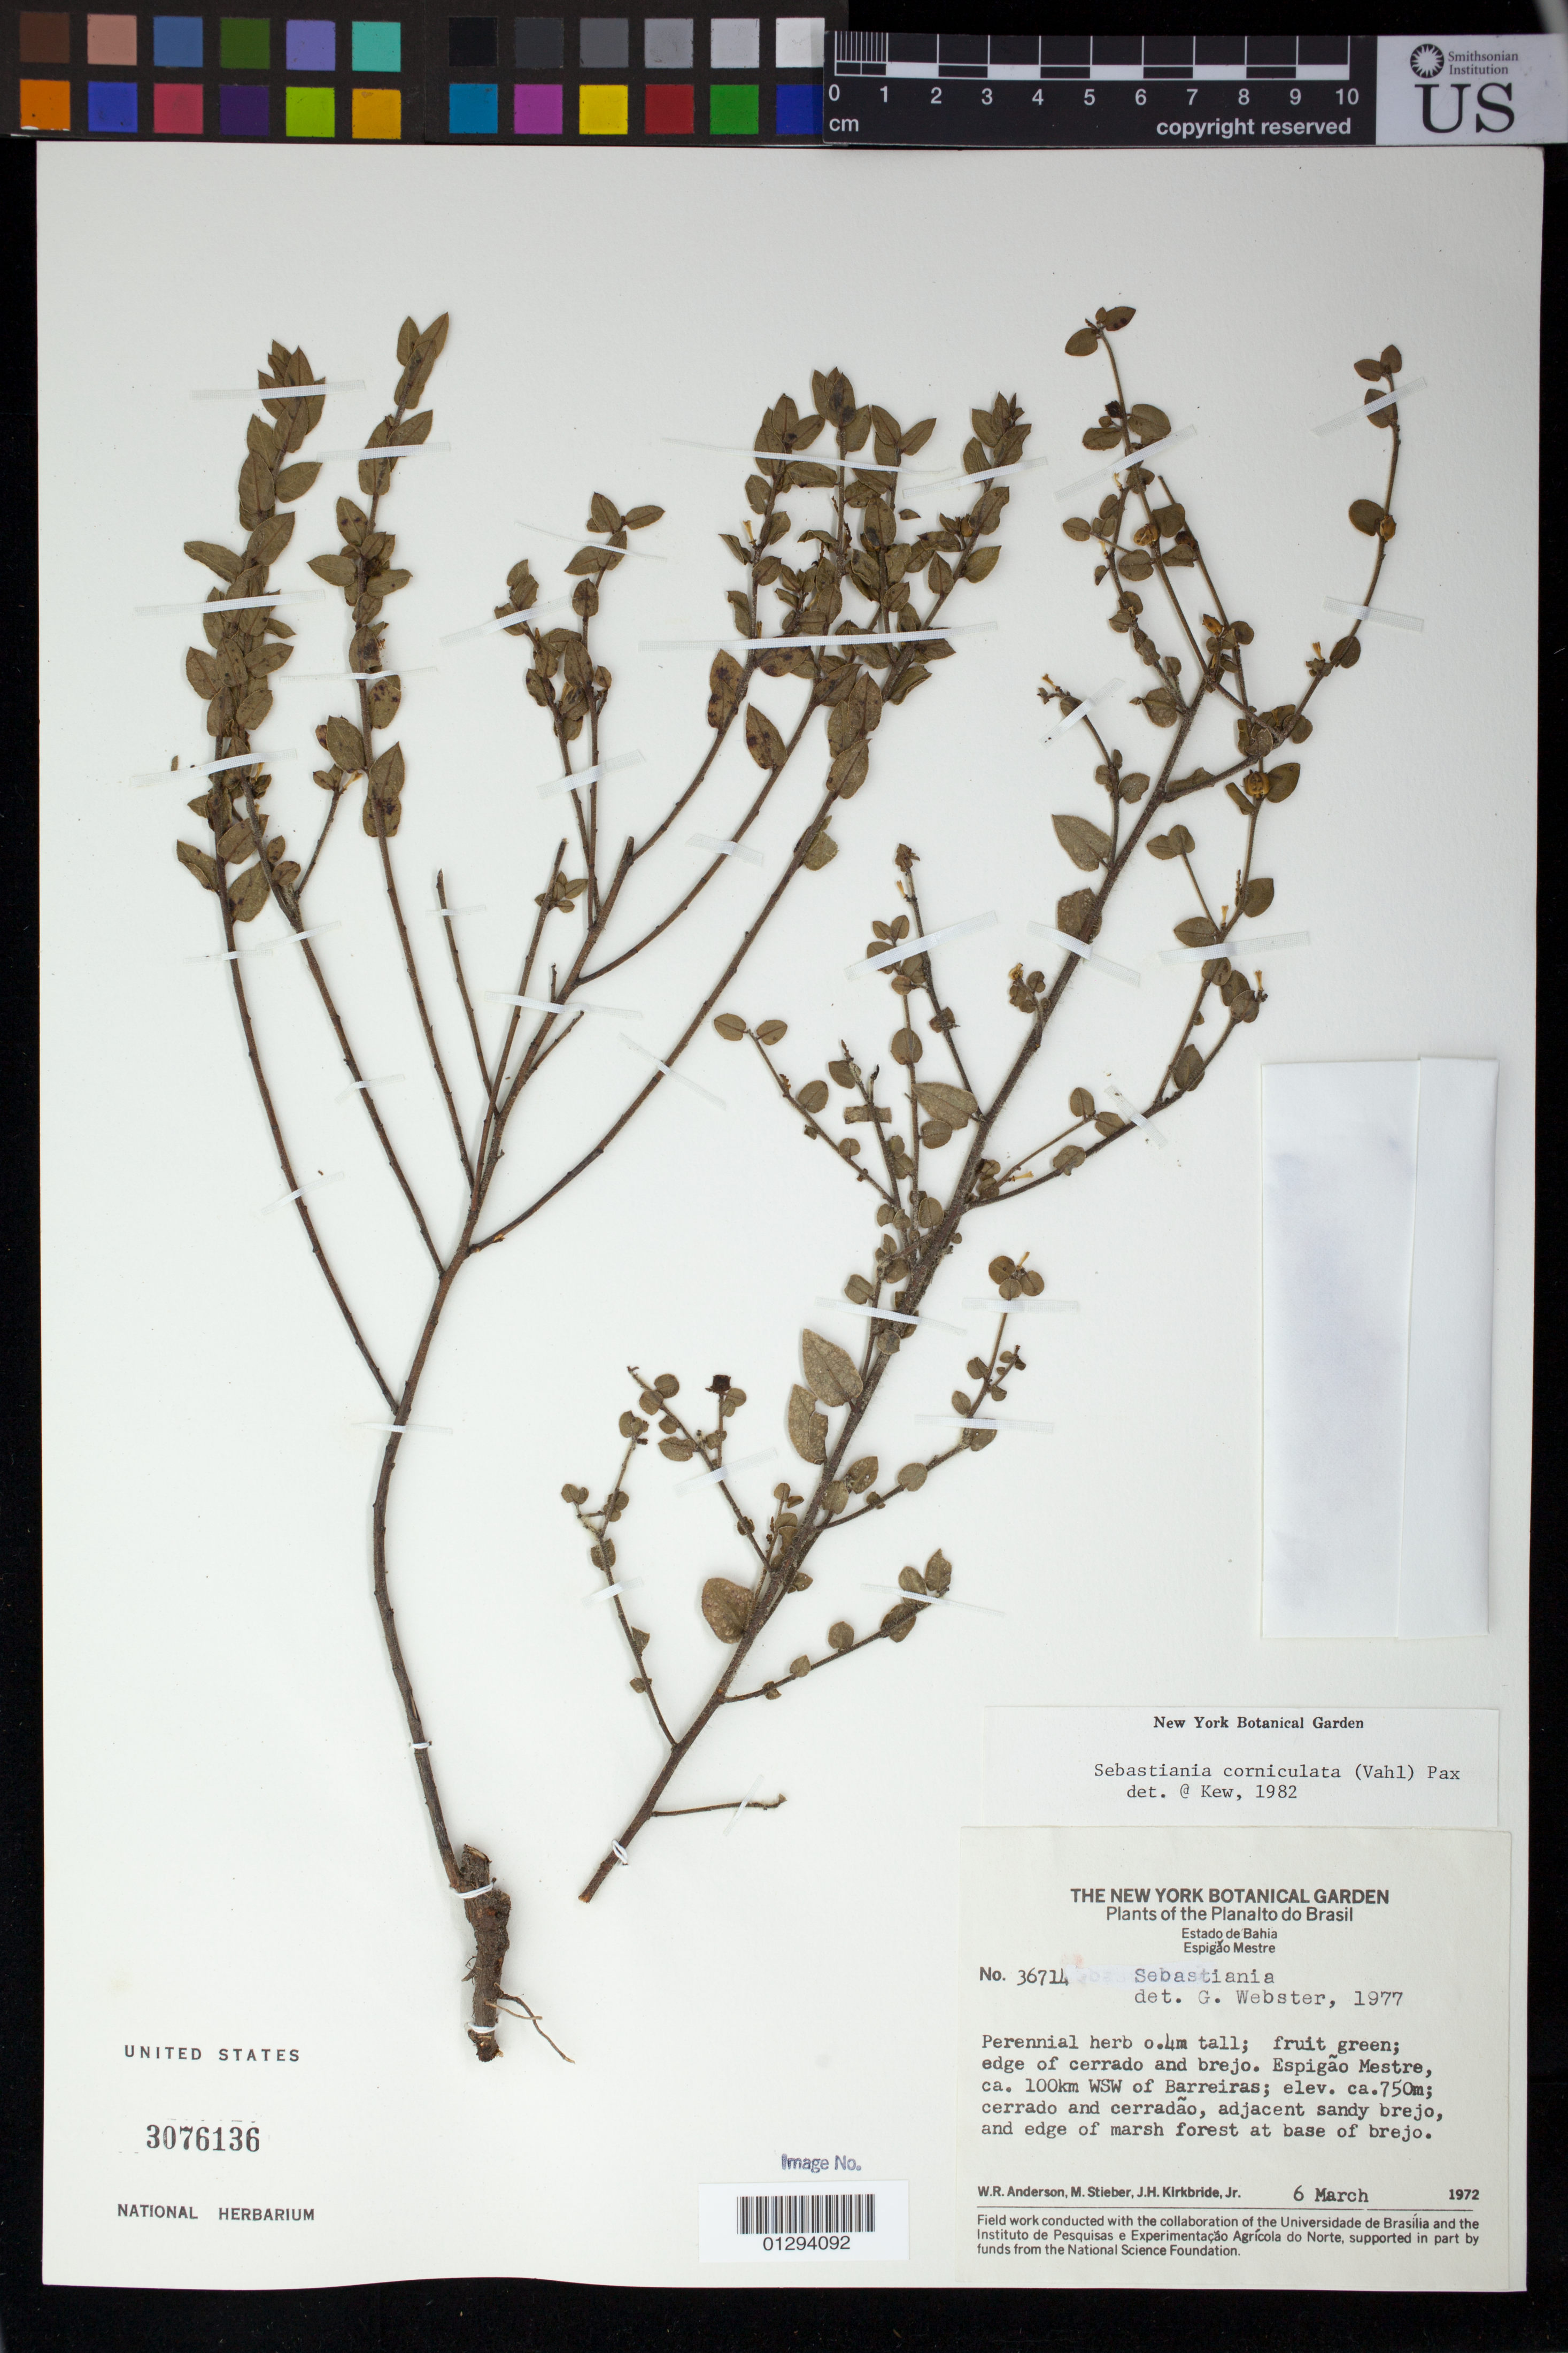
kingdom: Plantae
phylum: Tracheophyta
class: Magnoliopsida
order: Malpighiales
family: Euphorbiaceae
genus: Sebastiania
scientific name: Sebastiania corniculata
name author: (Vahl) Müll. Arg.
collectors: W. Anderson, M. Stieber & J. H. Kirkbride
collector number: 36714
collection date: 1972-03-06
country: Brazil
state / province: Bahia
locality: Espigao Mestre, ca. 100km WSW of Barreiras.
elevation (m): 750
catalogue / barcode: US 3076136